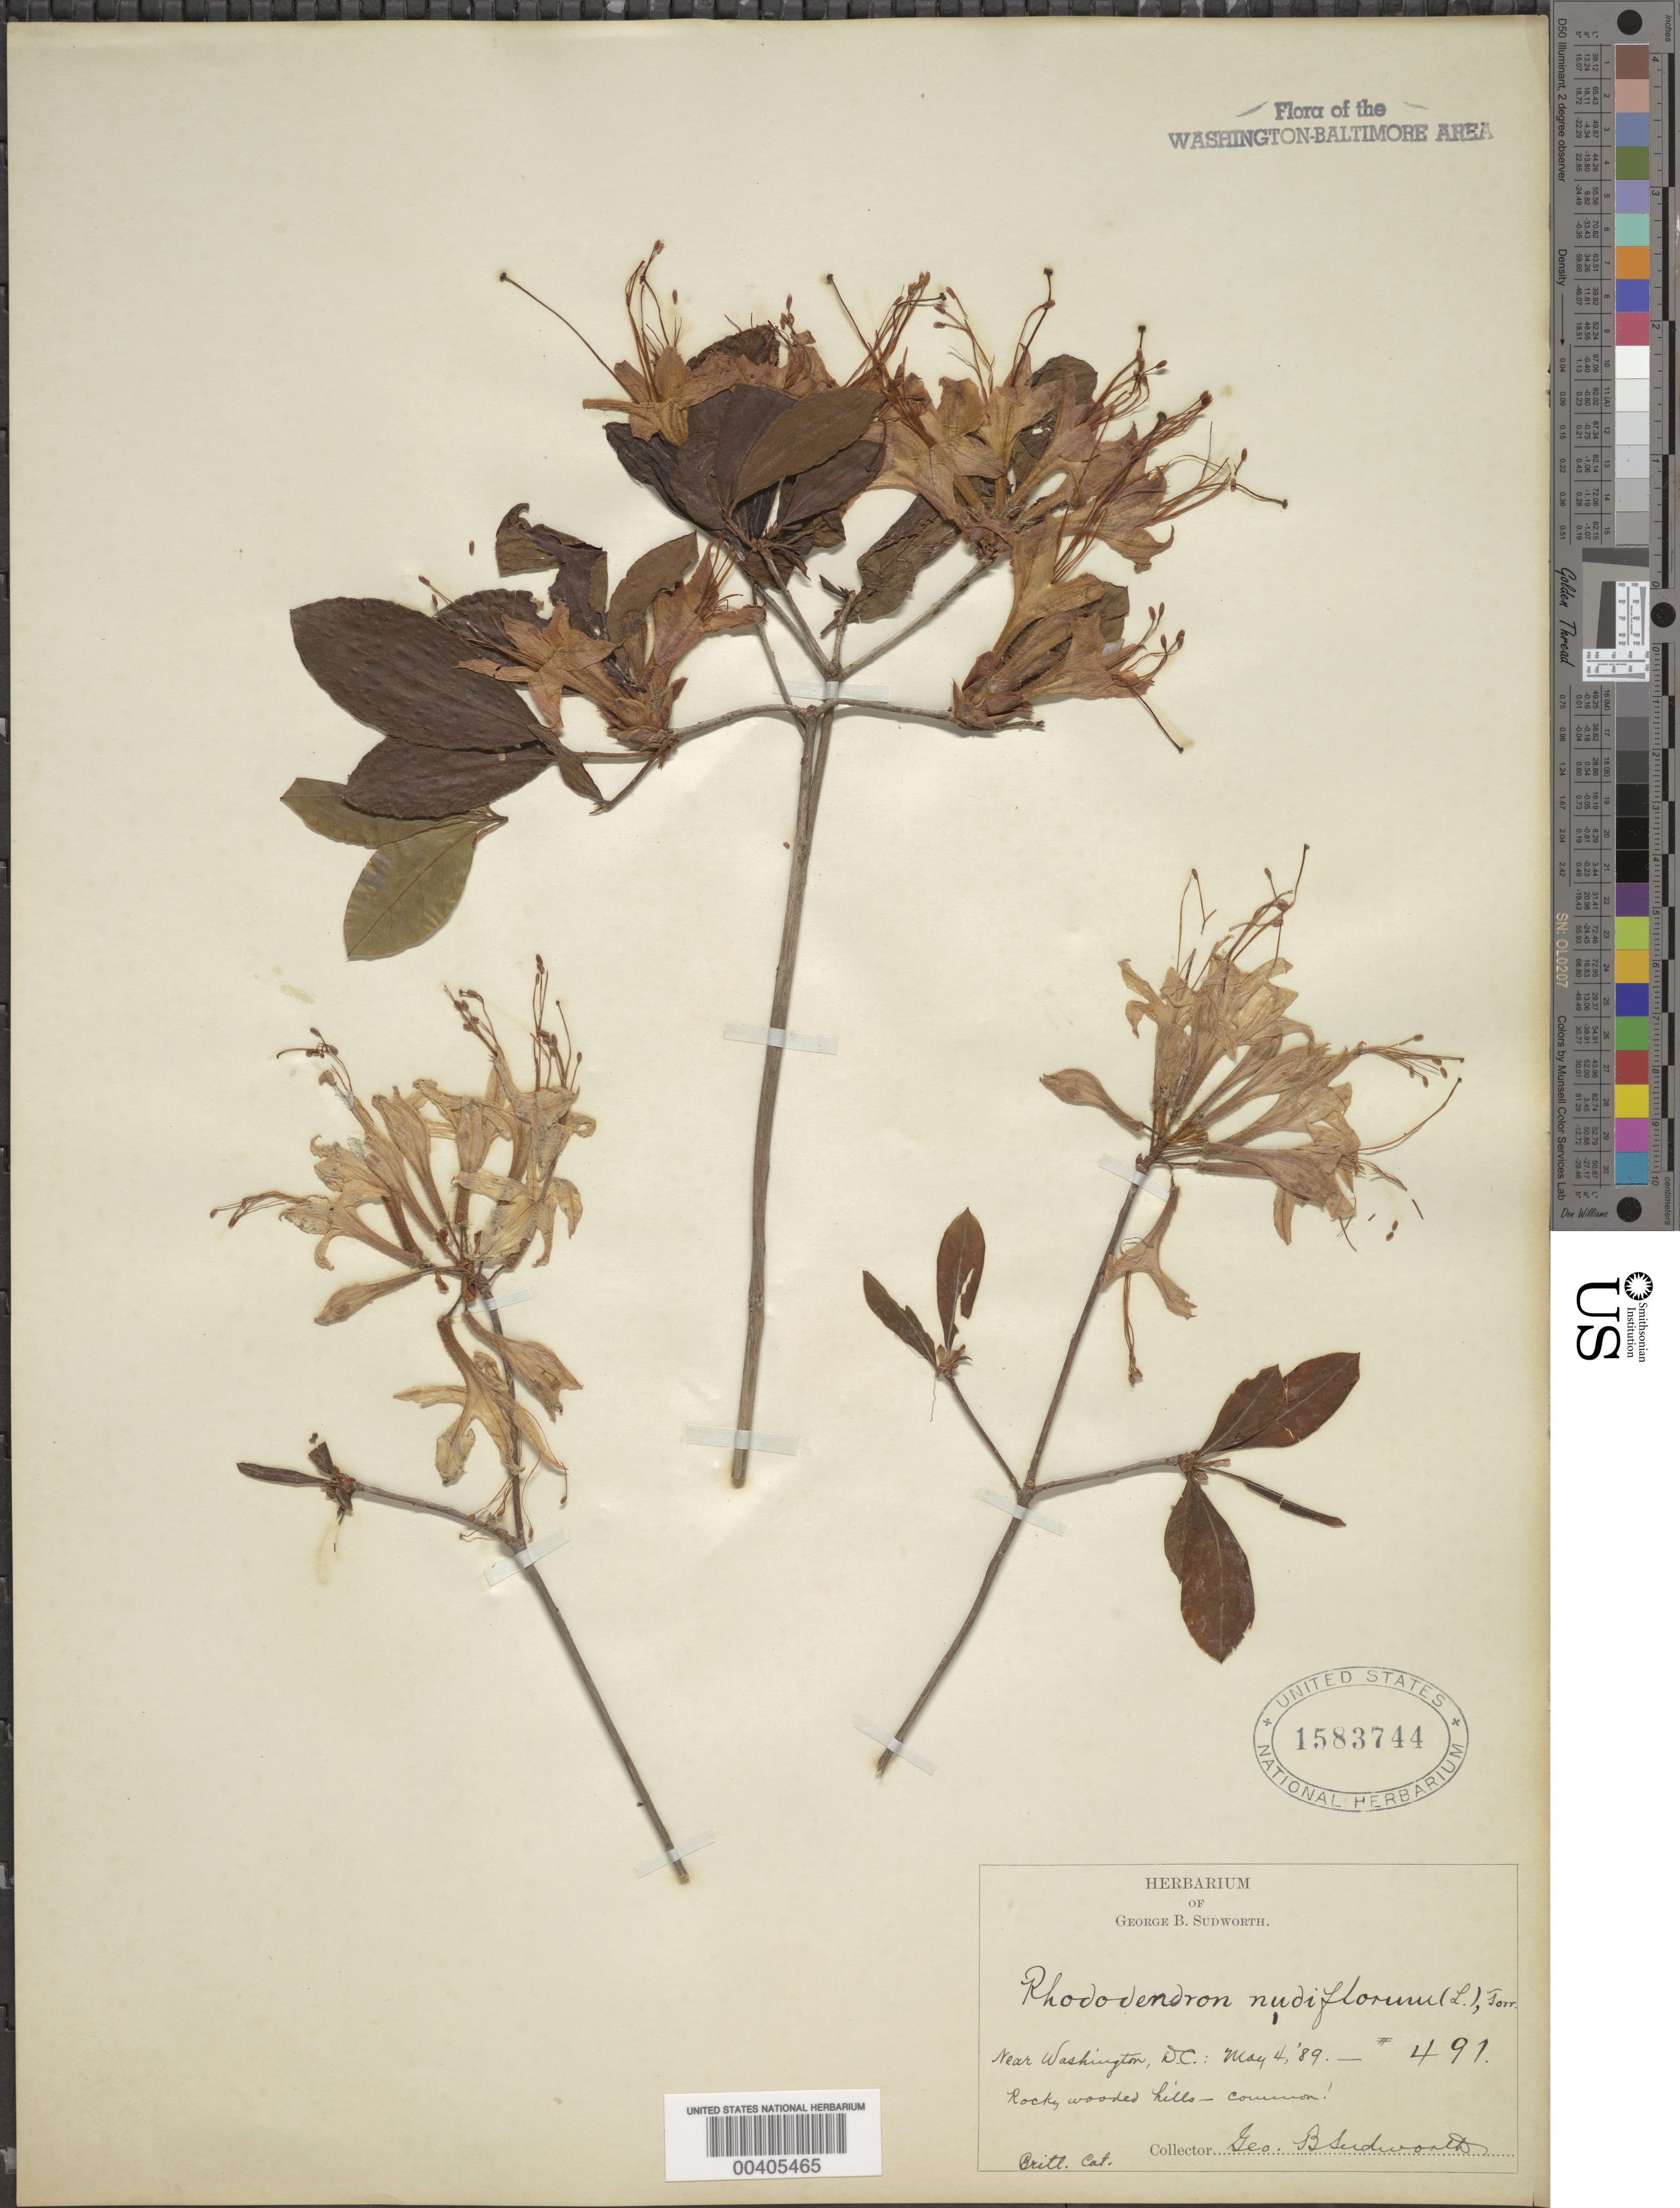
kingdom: Plantae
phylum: Tracheophyta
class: Magnoliopsida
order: Ericales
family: Ericaceae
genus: Rhododendron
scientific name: Rhododendron periclymenoides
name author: (Michx.) Shinners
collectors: G. B. Sudworth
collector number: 491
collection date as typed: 04 May 1889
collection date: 1889-05-04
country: United States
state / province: District of Columbia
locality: Near Washington DC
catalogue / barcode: US 1583744